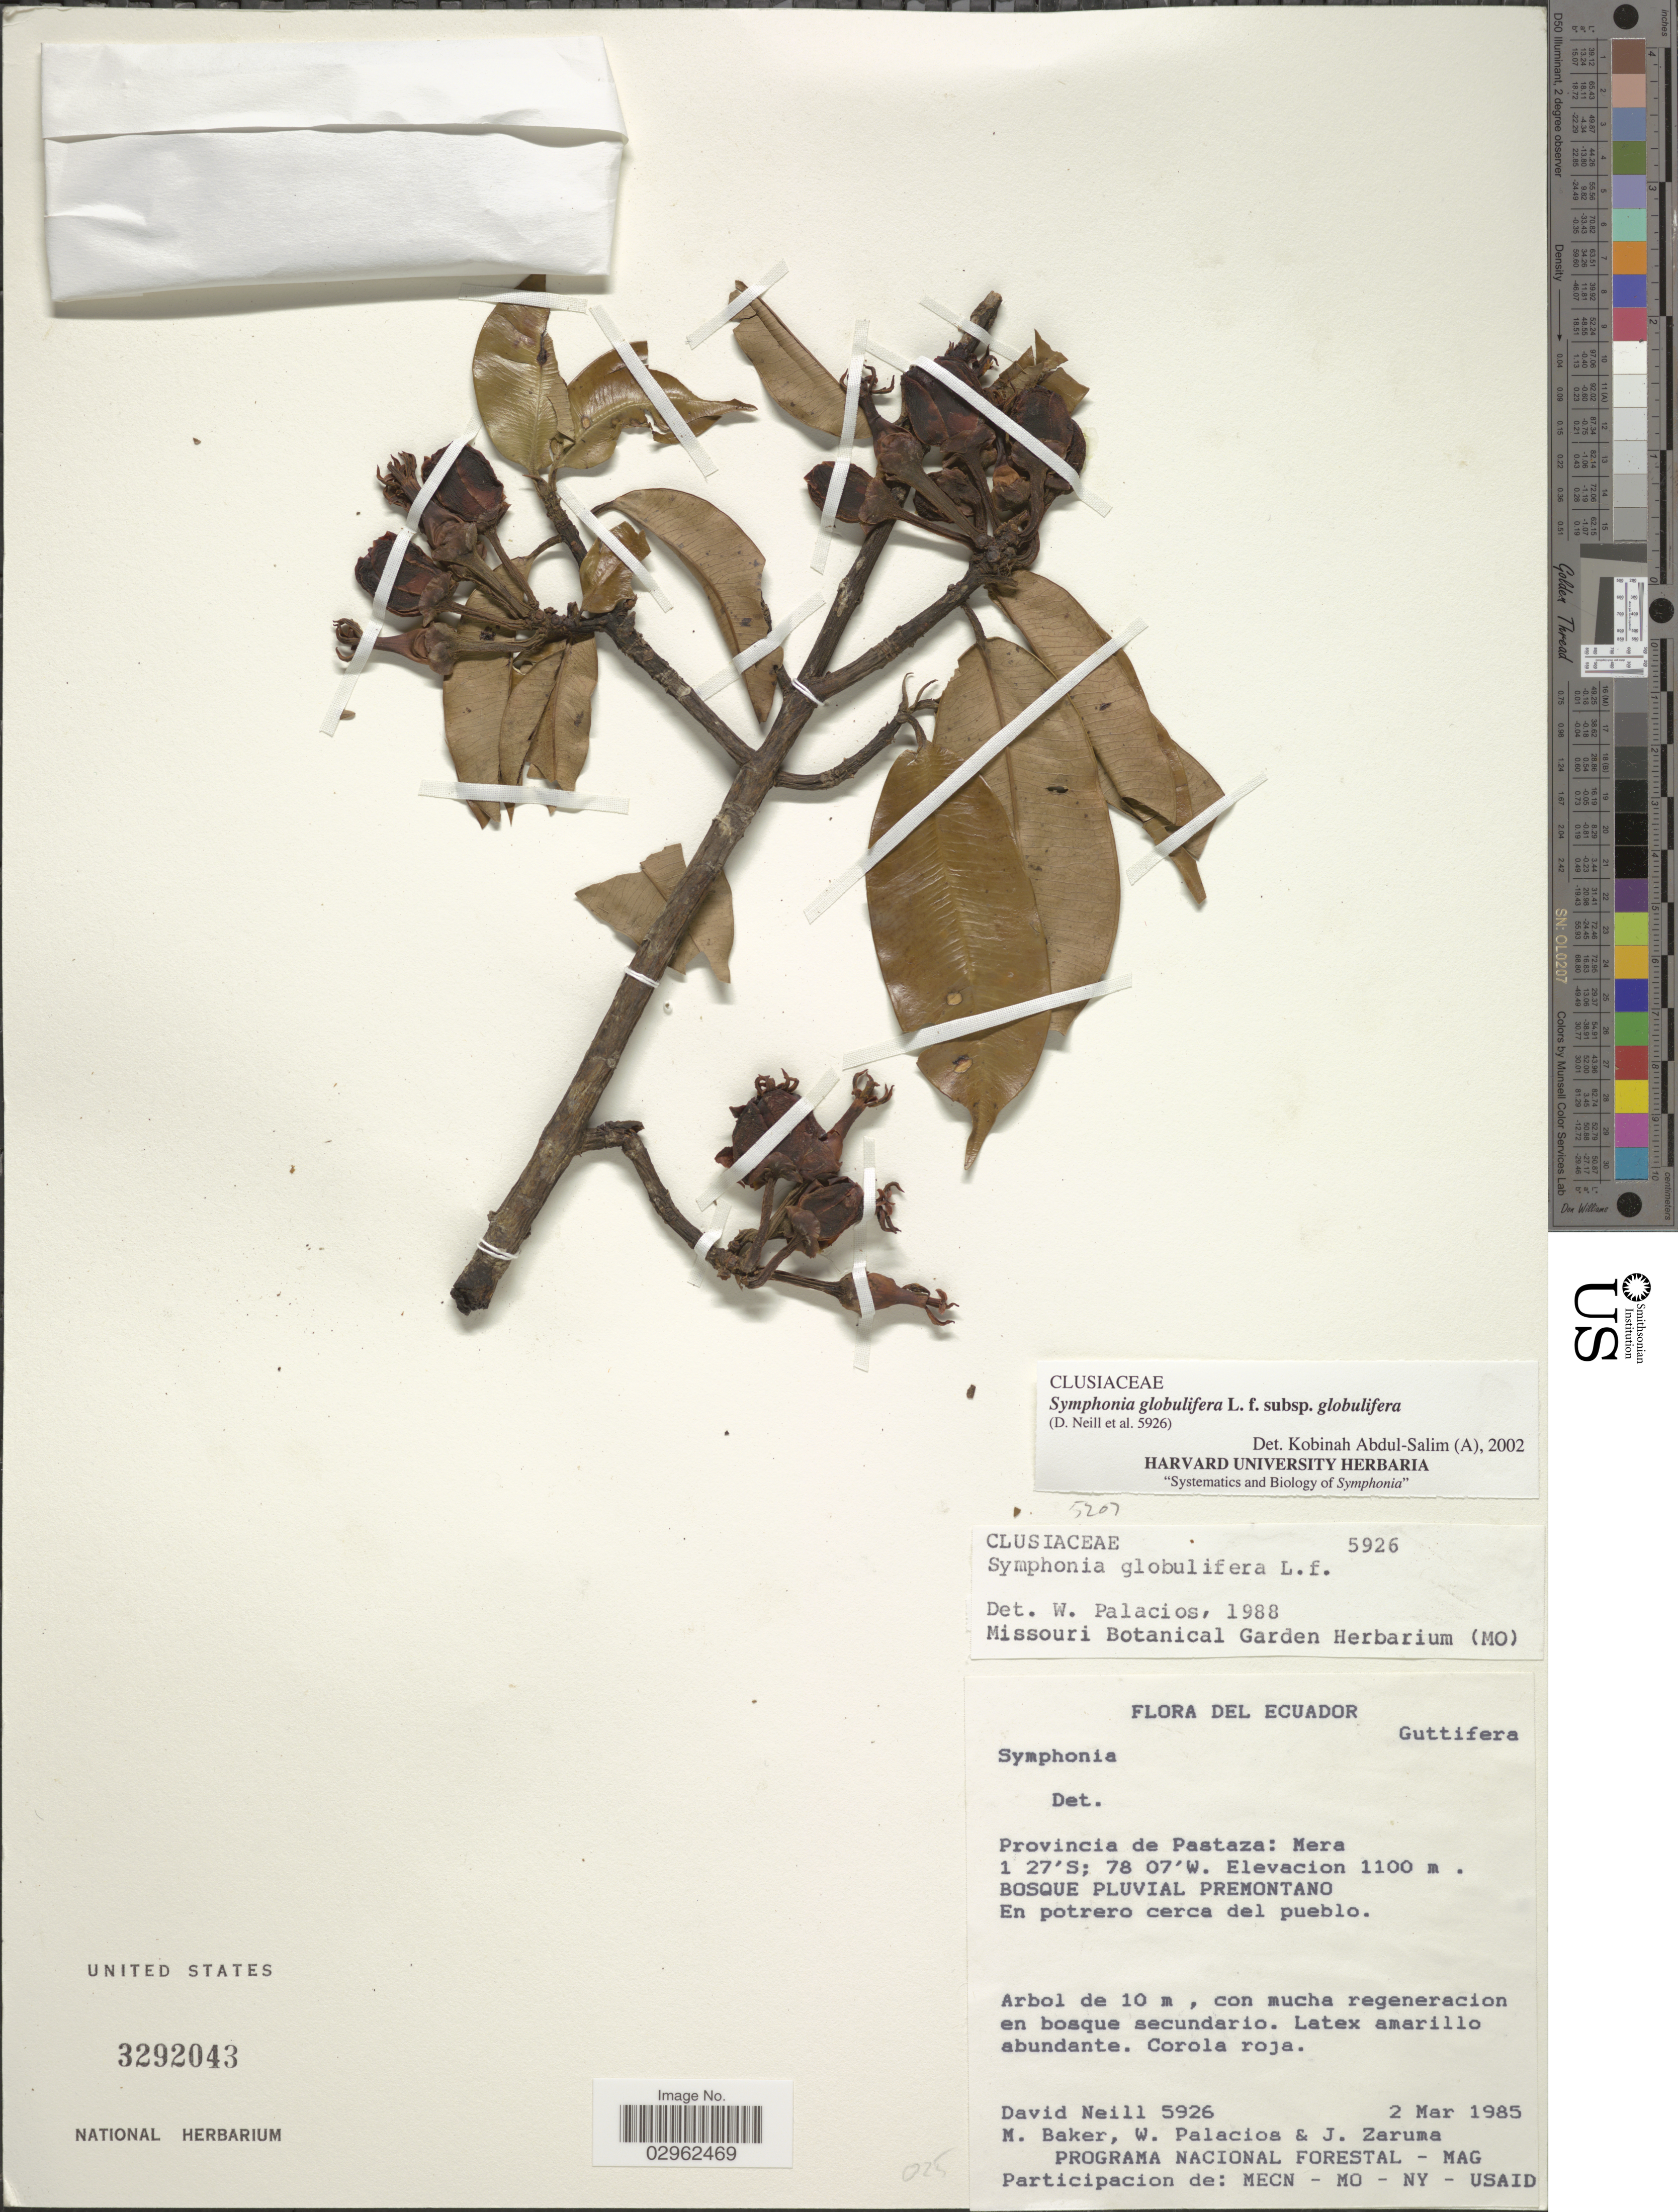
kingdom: Plantae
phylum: Tracheophyta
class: Magnoliopsida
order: Malpighiales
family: Clusiaceae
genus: Symphonia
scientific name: Symphonia globulifera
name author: L. f.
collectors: D. Neill, M. Baker, W. Palacios & J. Zaruma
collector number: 5926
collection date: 1985-03-02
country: Ecuador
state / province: Pastaza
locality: Provincia de Pastaza: Mera.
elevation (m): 1100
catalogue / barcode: US 3292043